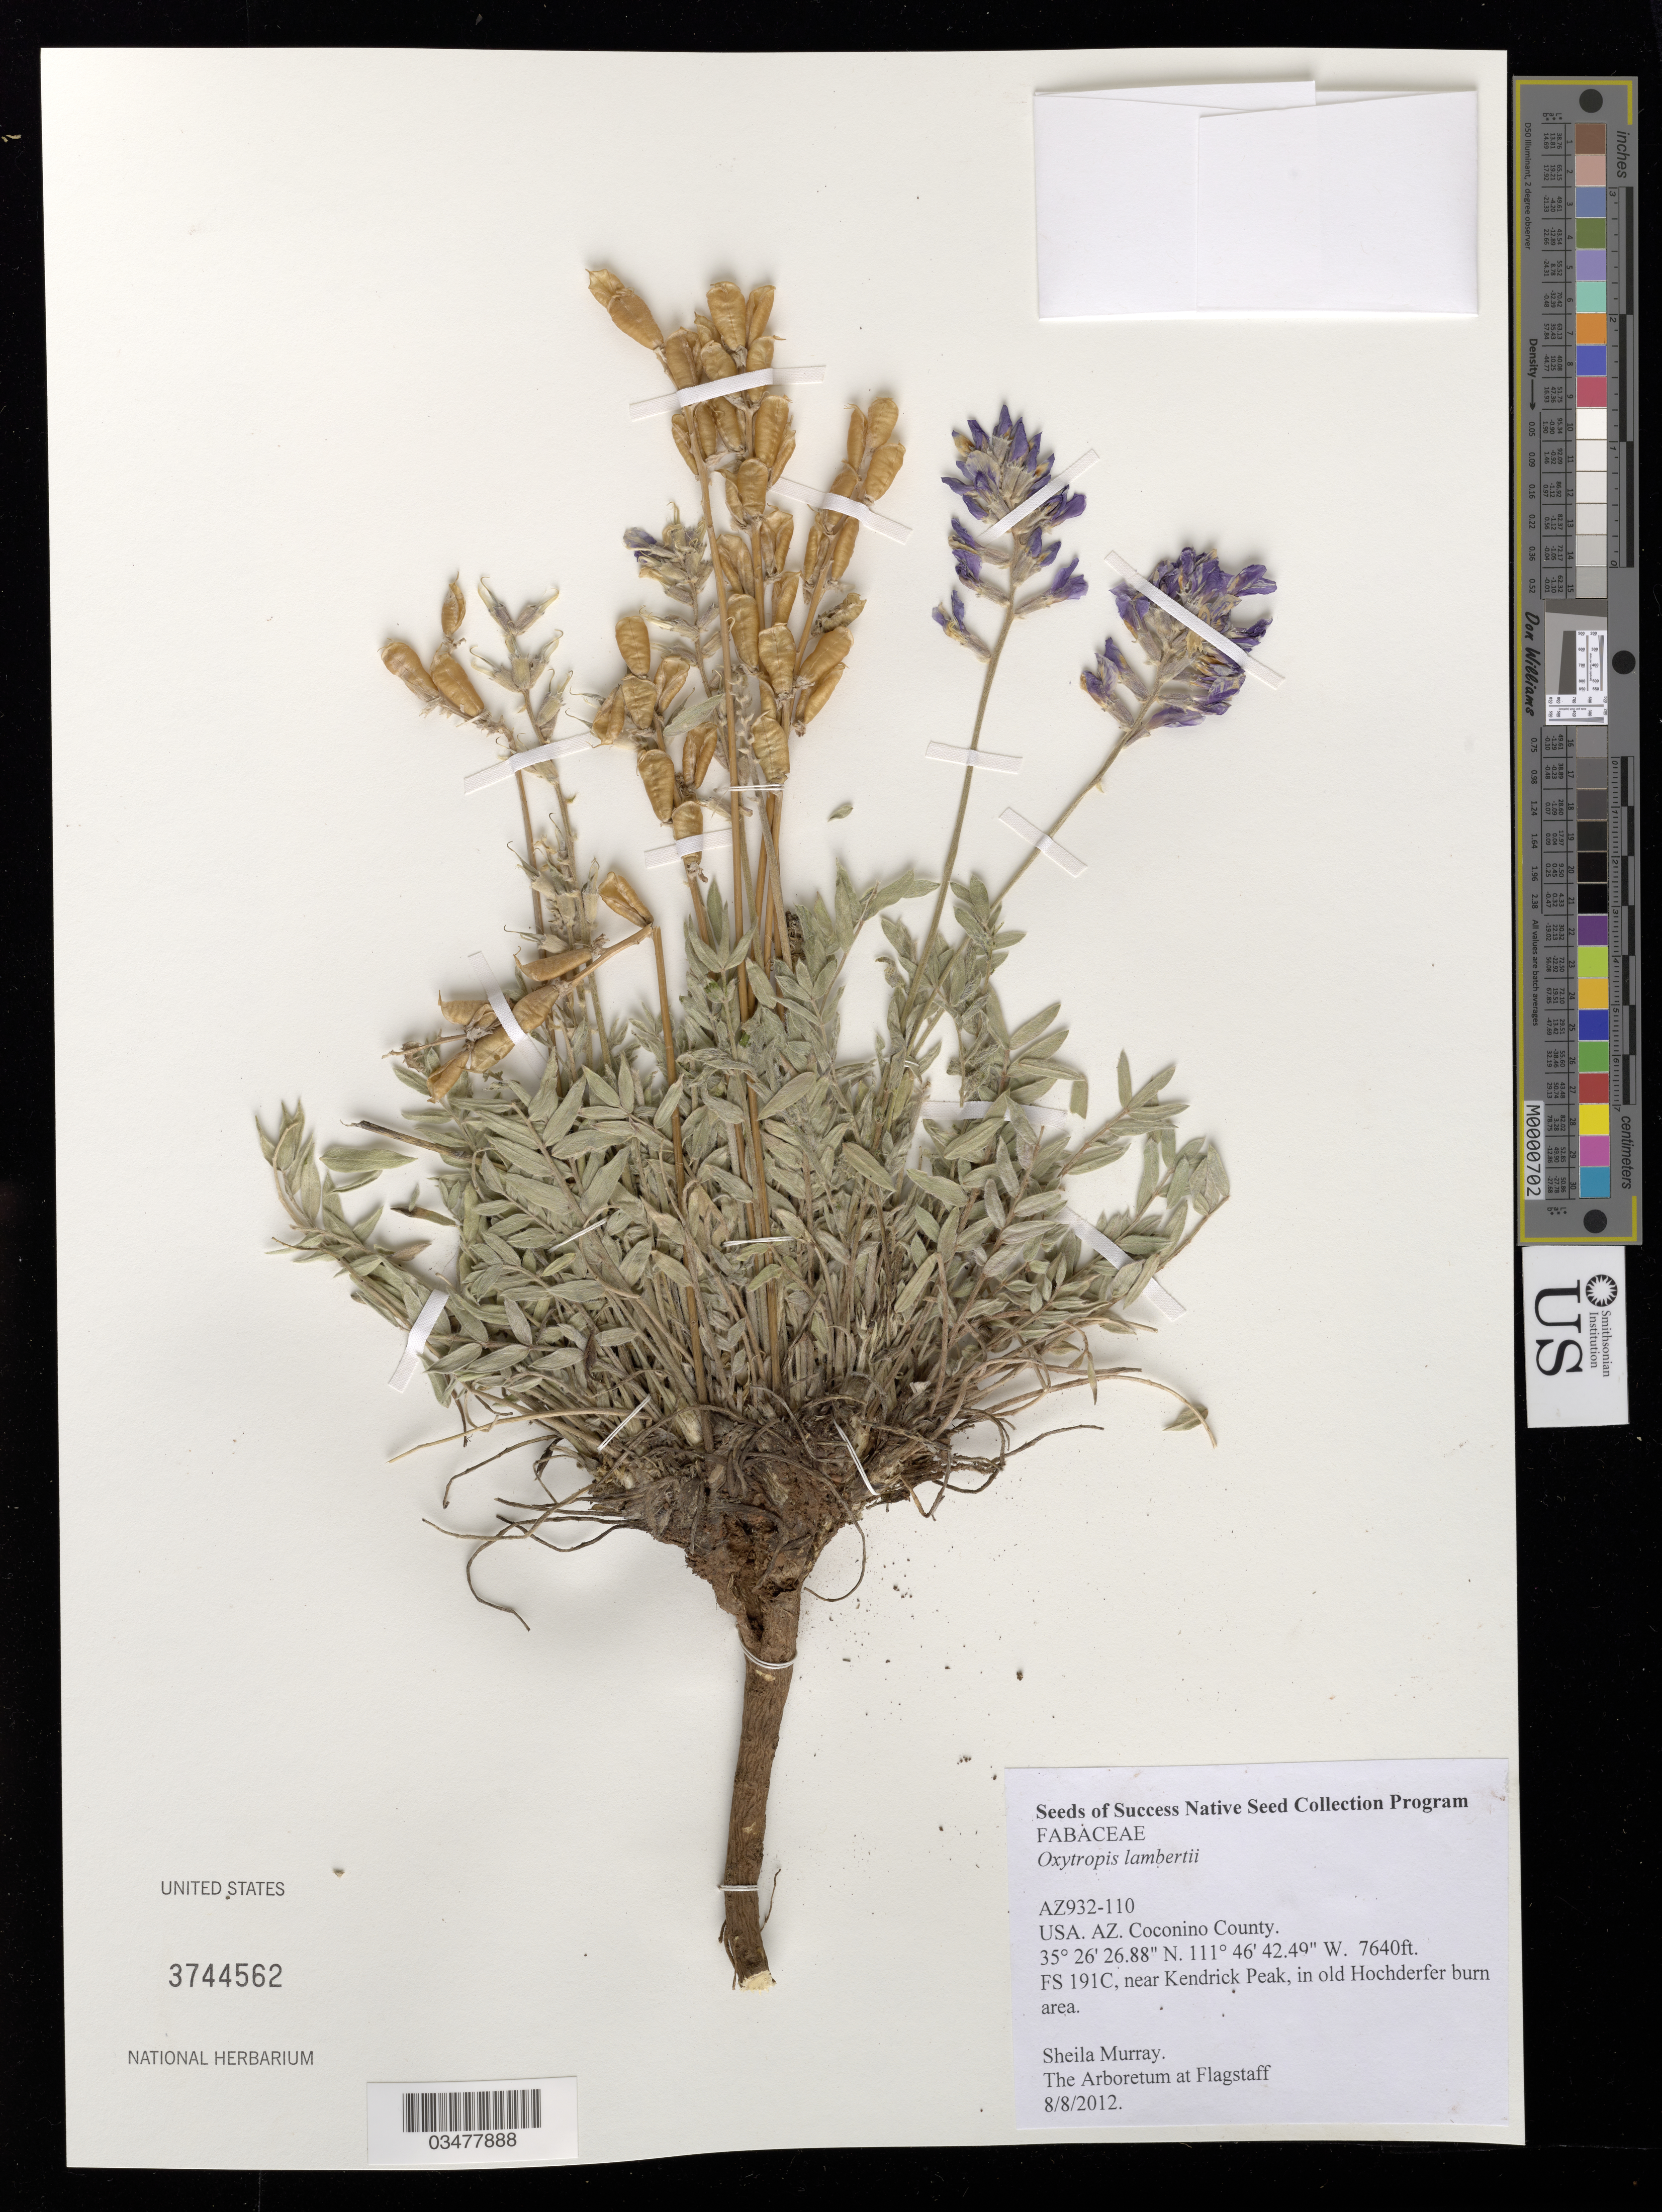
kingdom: Plantae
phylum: Tracheophyta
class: Magnoliopsida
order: Fabales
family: Fabaceae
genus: Oxytropis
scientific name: Oxytropis lambertii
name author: Pursh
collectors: S. Murray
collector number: AZ932-110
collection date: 2012-08-08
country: United States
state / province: Arizona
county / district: Coconino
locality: FS191C, near Kendrick Peak, in old Hochderfer burn area.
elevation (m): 2329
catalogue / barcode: US 3744562